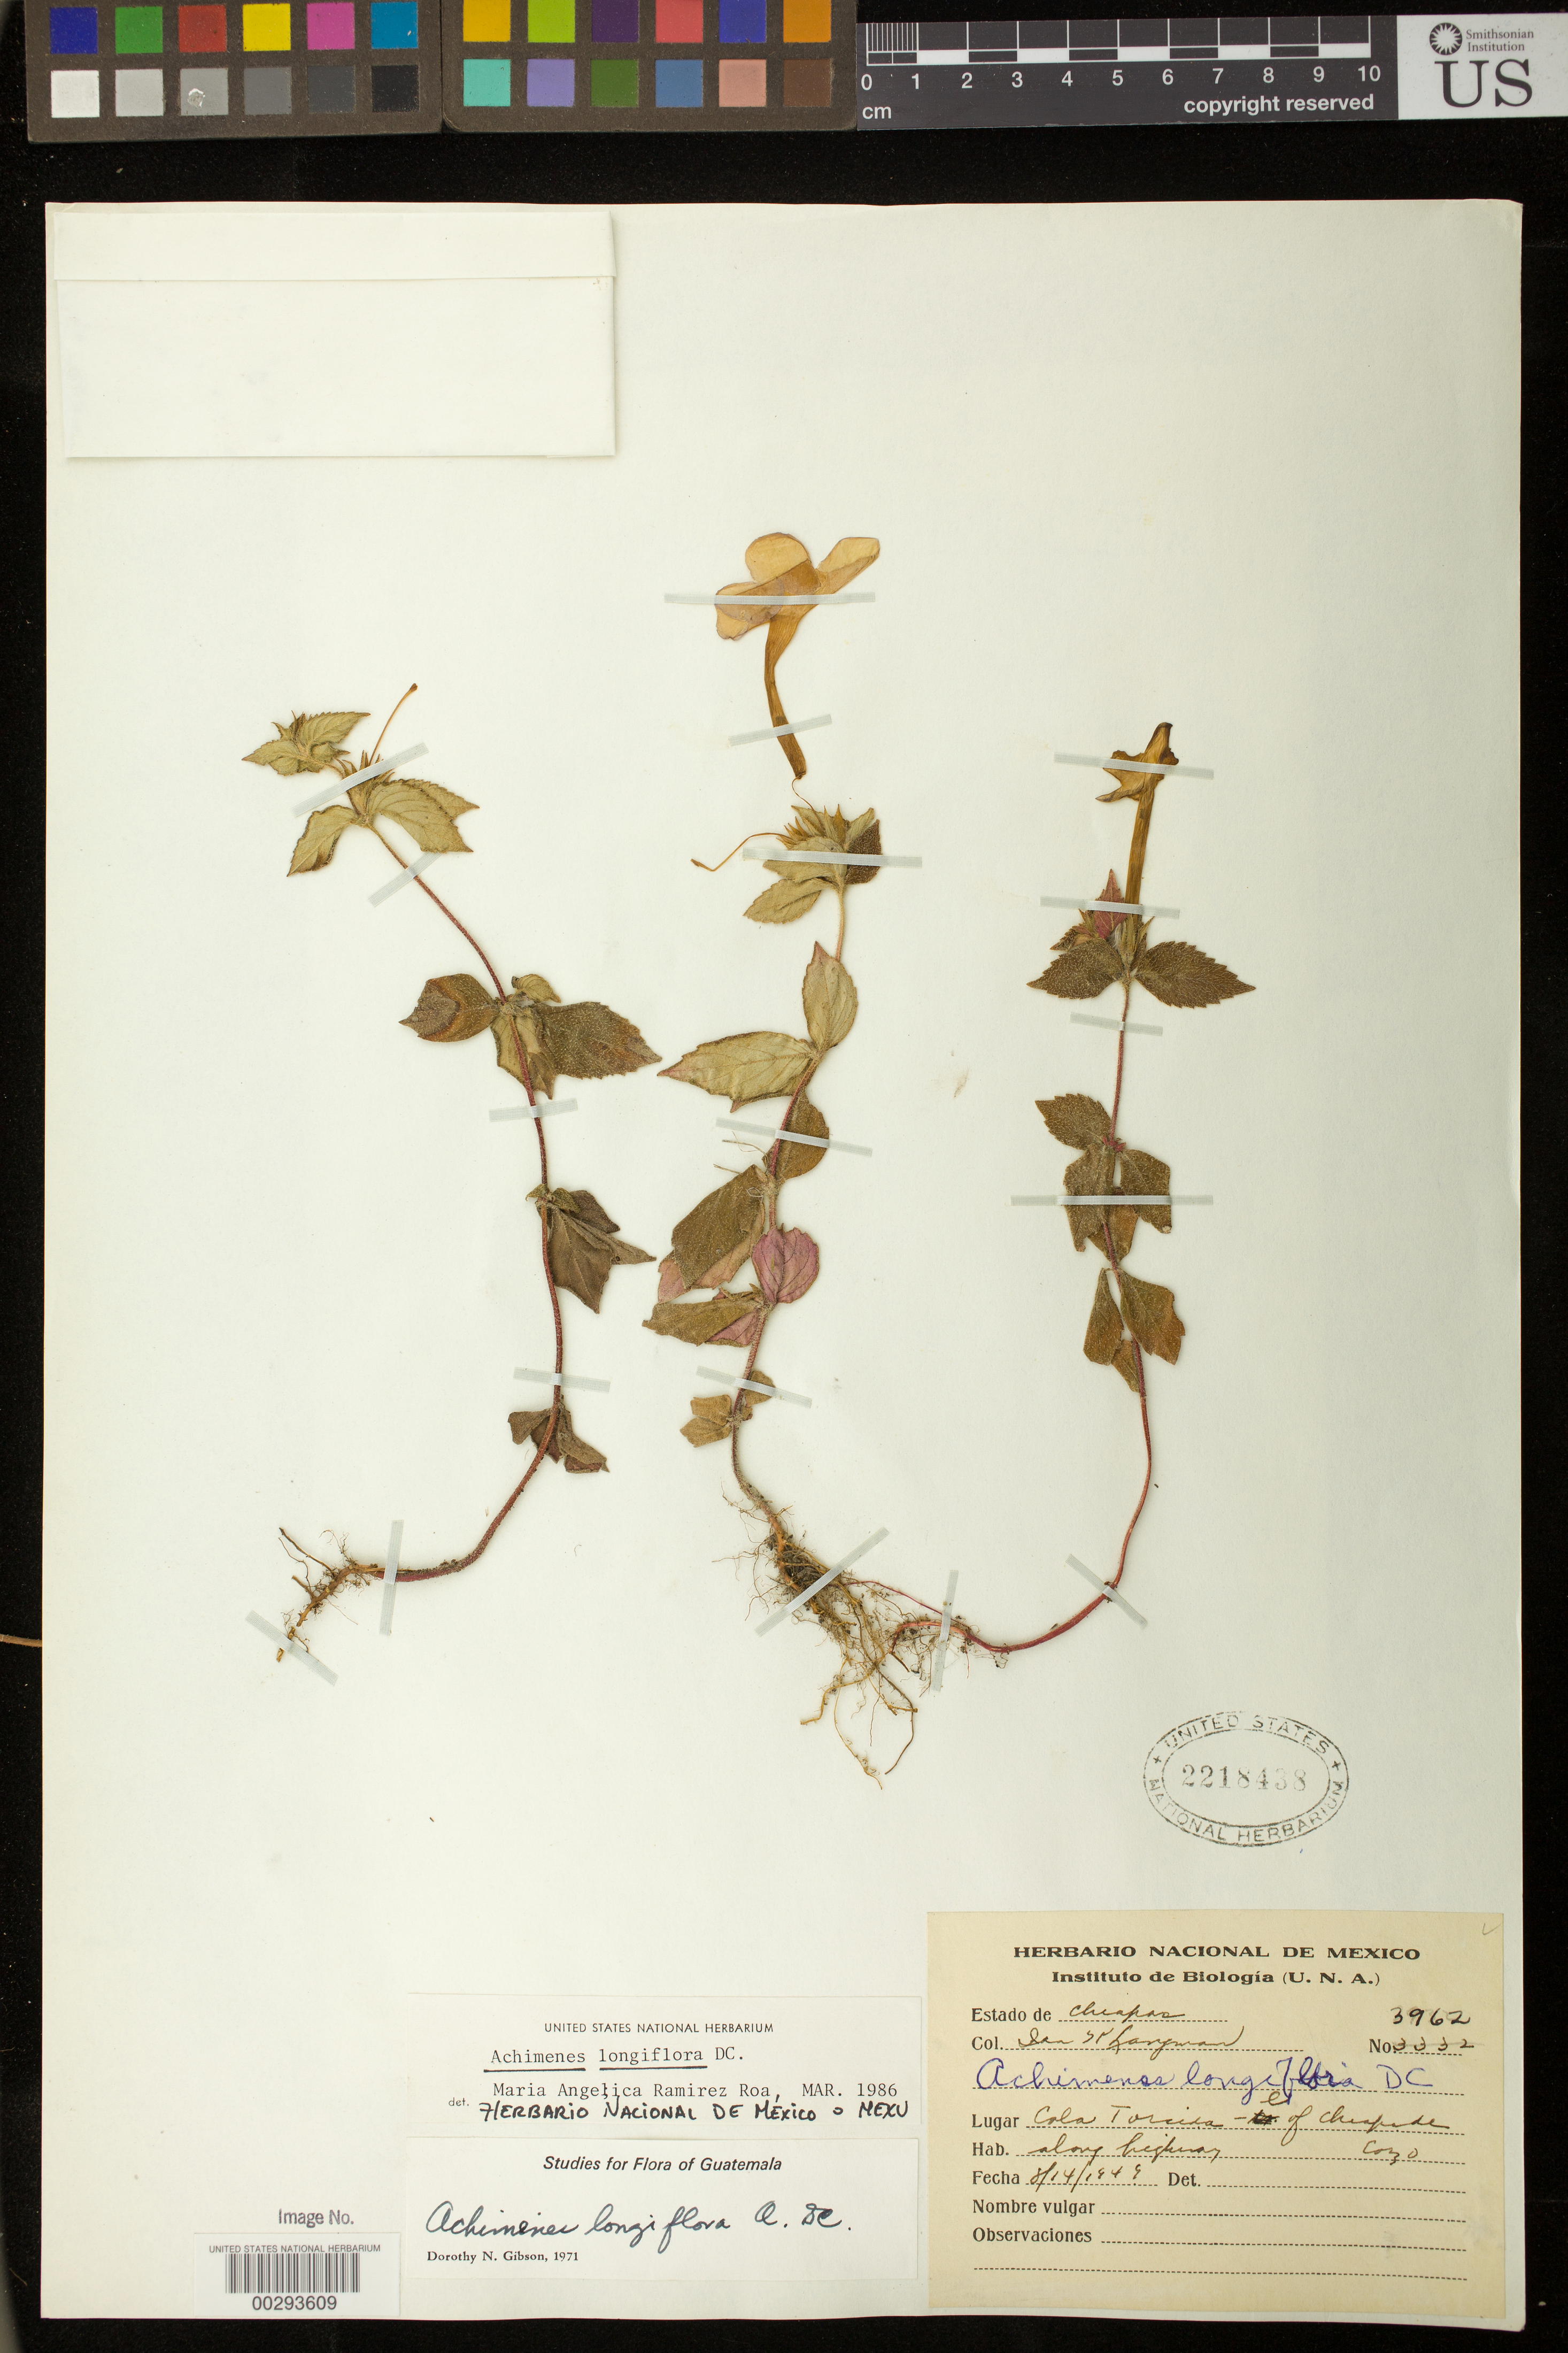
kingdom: Plantae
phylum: Tracheophyta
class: Magnoliopsida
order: Lamiales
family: Gesneriaceae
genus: Achimenes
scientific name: Achimenes longiflora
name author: DC.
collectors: I. Langman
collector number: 3962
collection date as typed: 14 Aug 1949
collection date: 1949-08-14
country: Mexico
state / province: Chiapas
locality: Cola Torcida - E of Chiapede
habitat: Along highway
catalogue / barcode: US 2218438